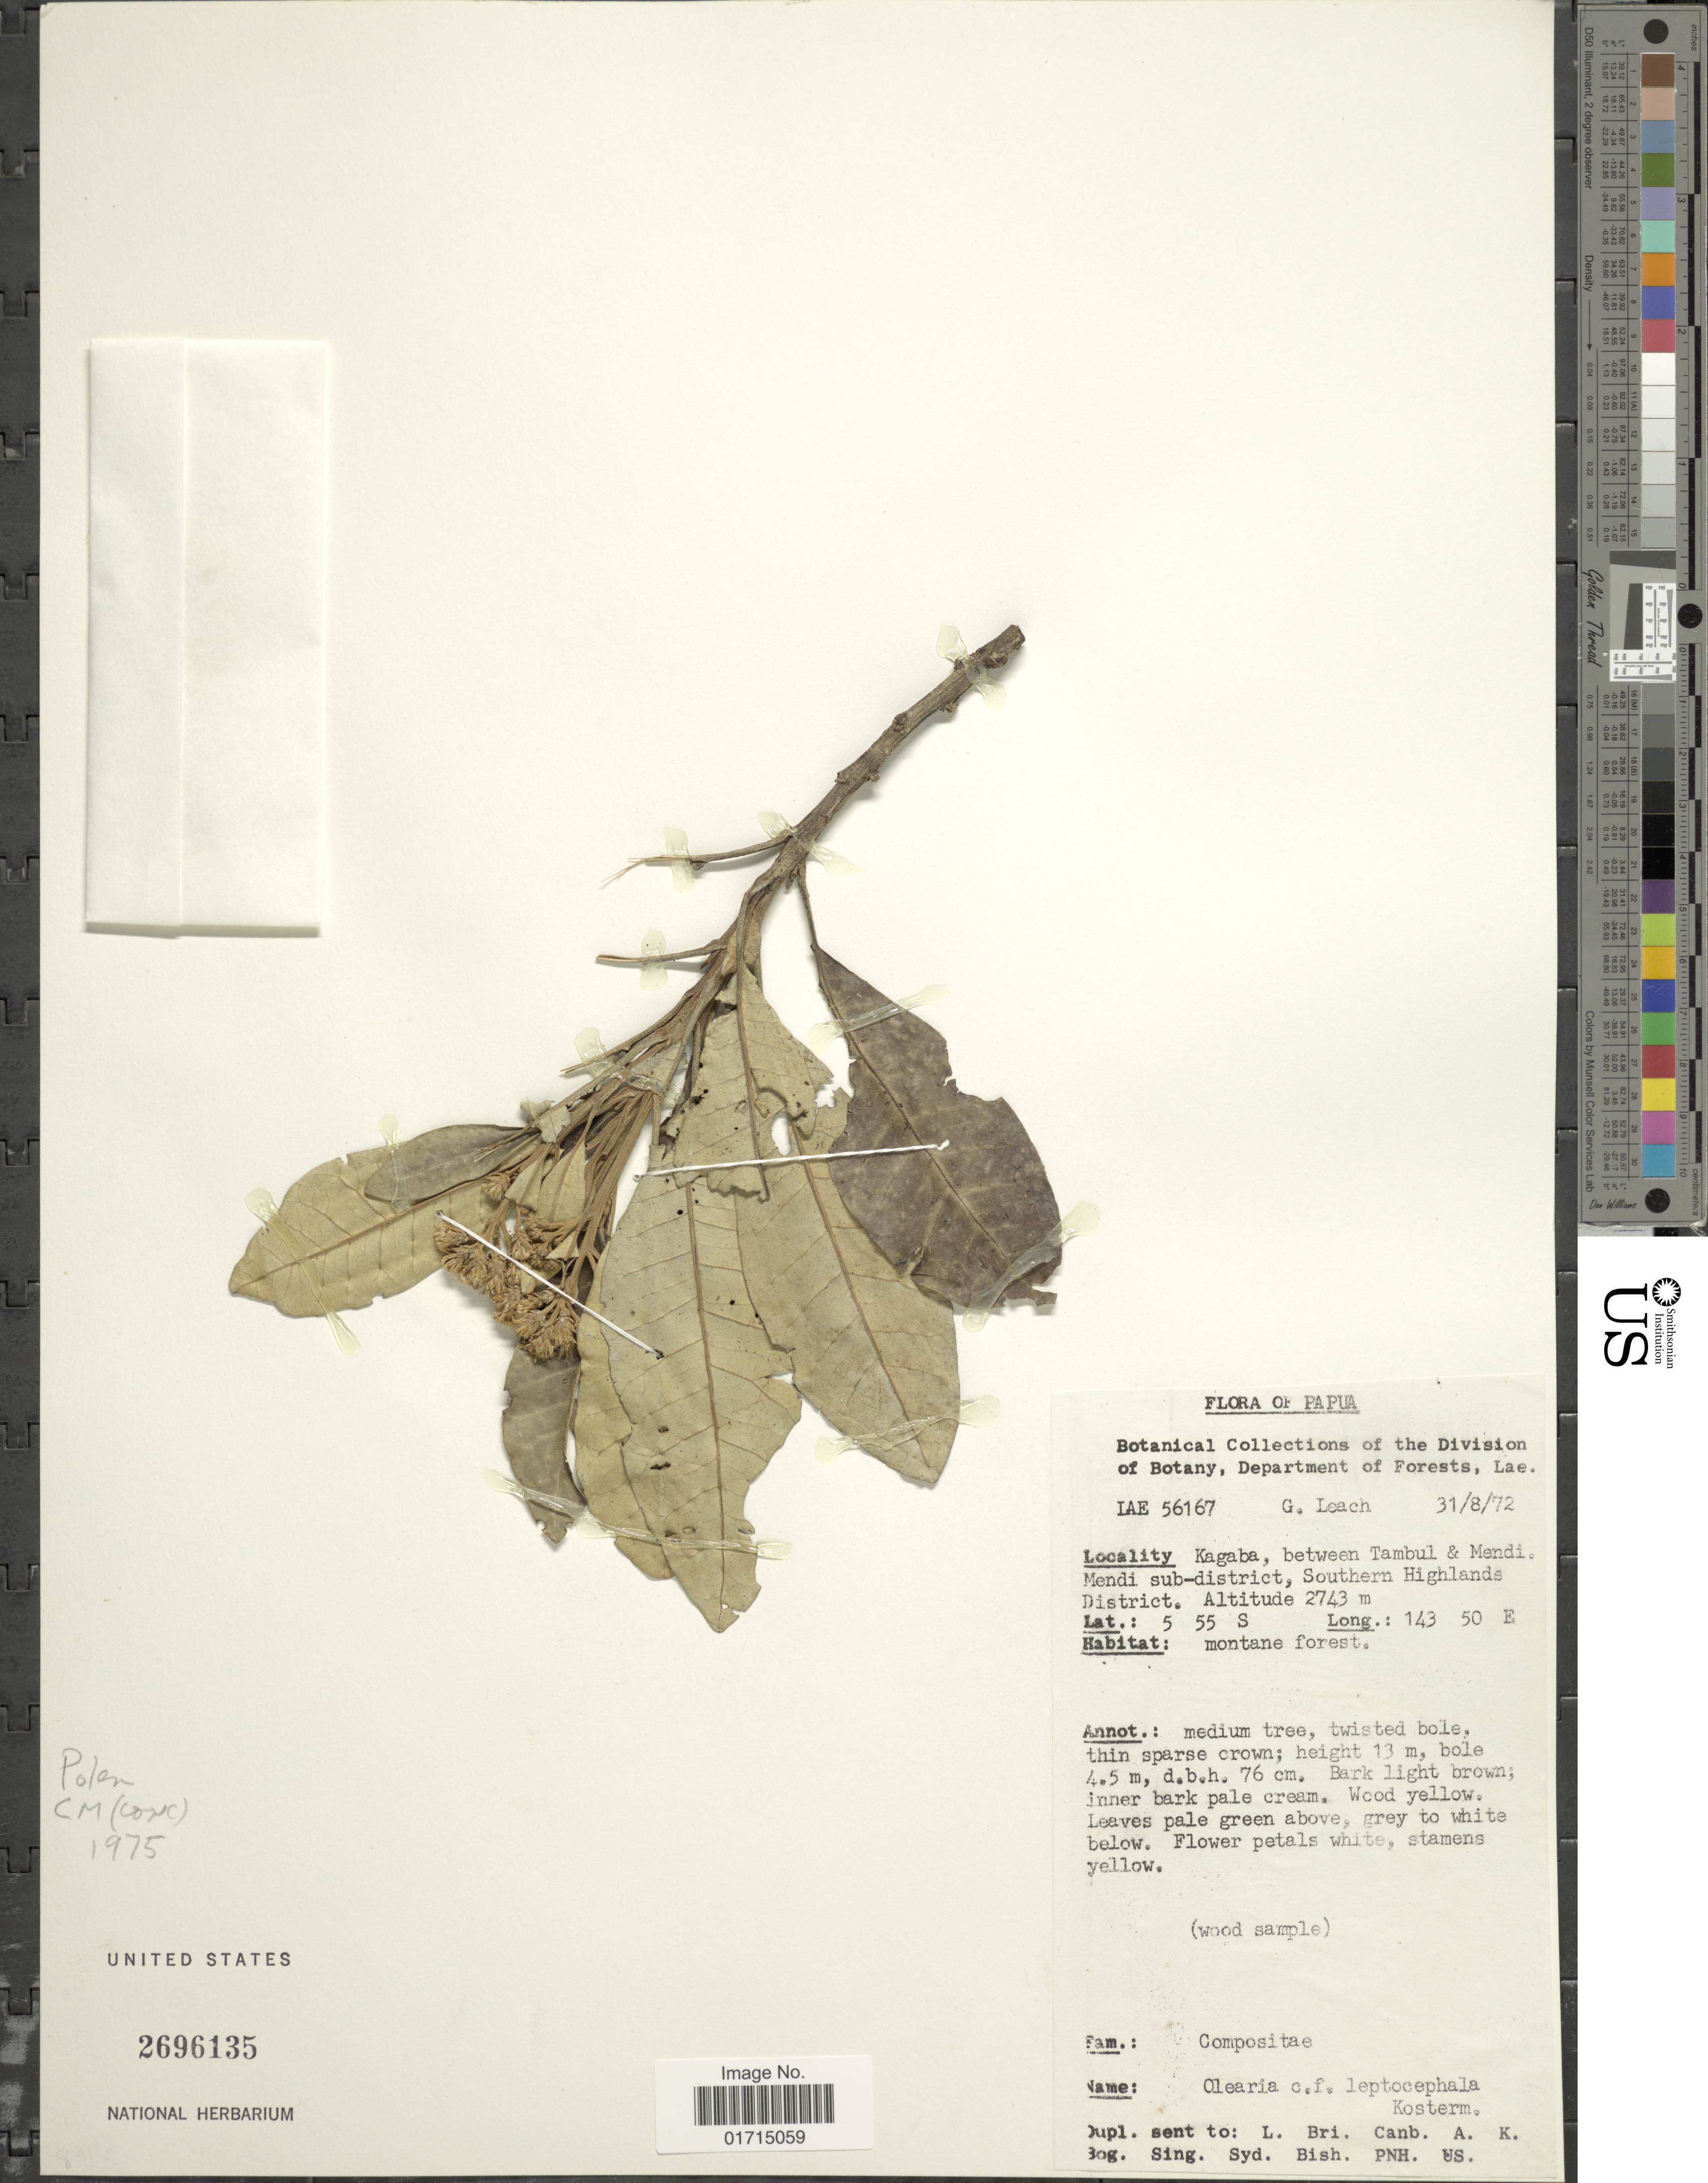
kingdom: Plantae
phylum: Tracheophyta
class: Magnoliopsida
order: Asterales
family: Asteraceae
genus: Olearia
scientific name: Olearia leptocephala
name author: J. Kost.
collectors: G. Leach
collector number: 56167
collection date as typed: Transcribed d/m/y: 31/8/72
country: Papua New Guinea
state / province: Southern Highlands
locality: Papua. Kagaba, between Tambul & Mendi. Mendi sub-district, Southern Highlands District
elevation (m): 2743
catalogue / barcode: US 296135